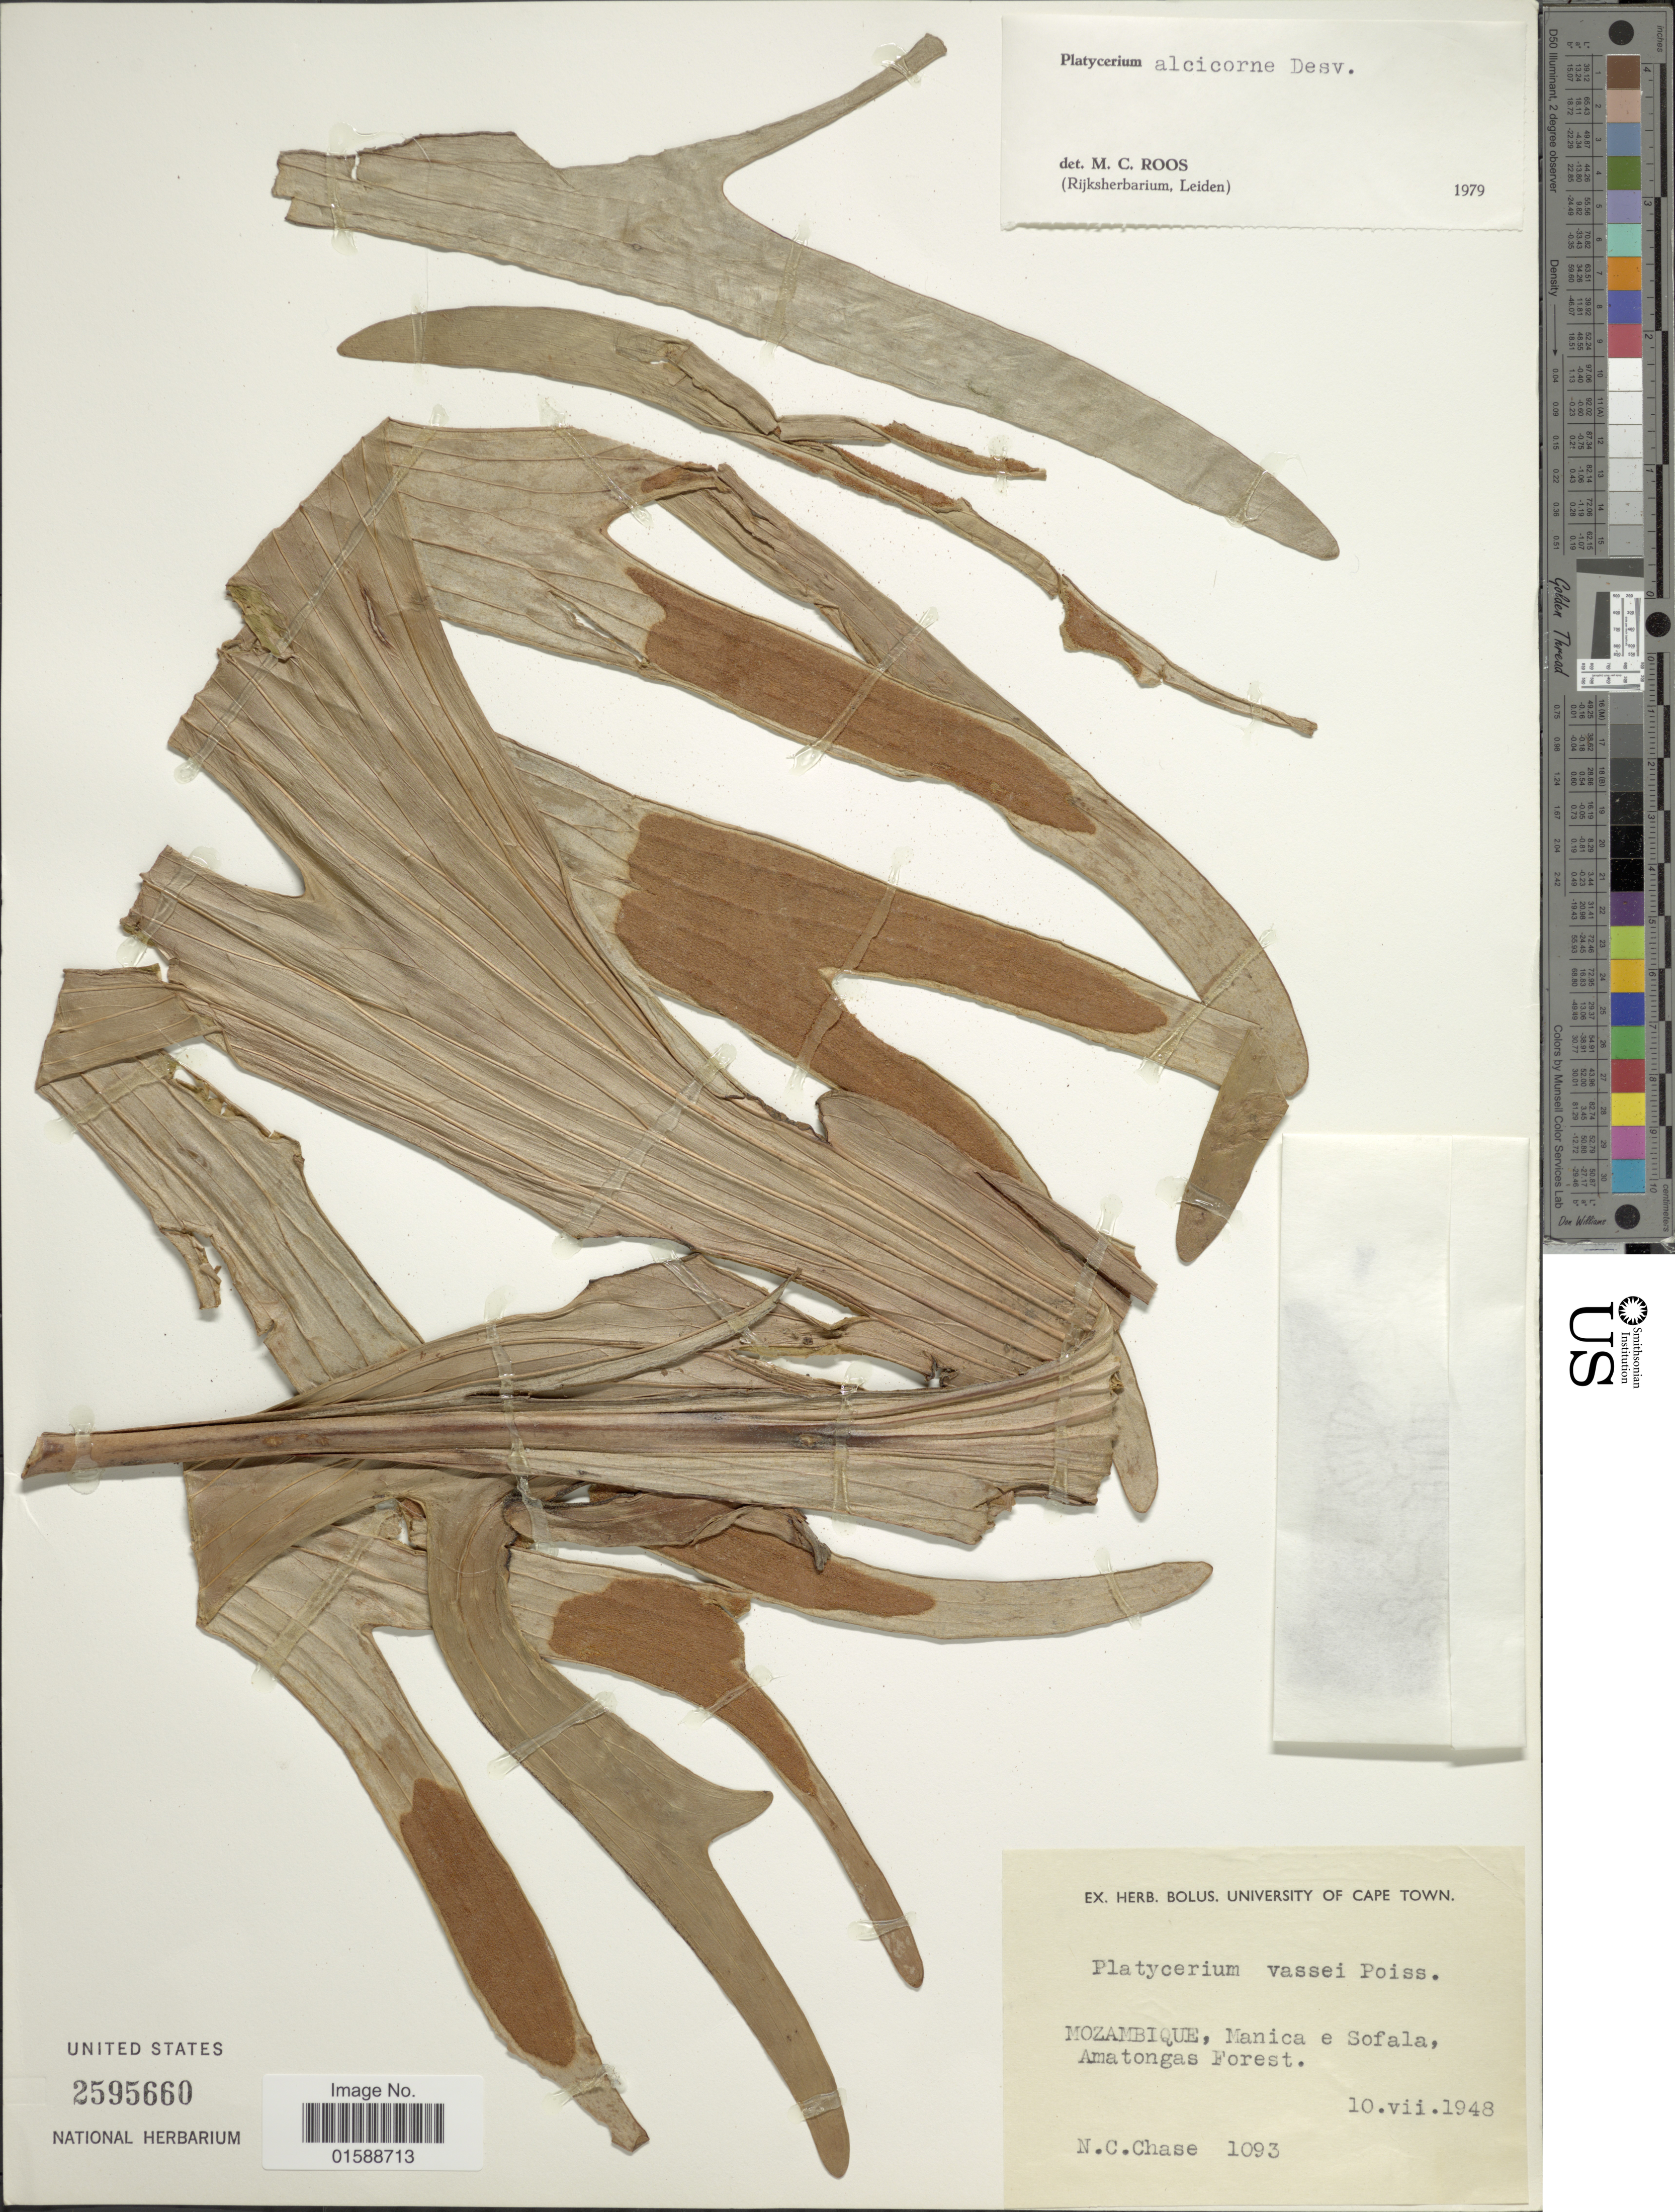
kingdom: Plantae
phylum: Tracheophyta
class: Polypodiopsida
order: Polypodiales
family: Polypodiaceae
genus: Platycerium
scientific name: Platycerium madagascariense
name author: Baker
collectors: N. C. Chase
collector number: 1093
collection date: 1948-07-10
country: Mozambique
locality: Manica e Sofala. Amatongas Forest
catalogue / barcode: US 2595660